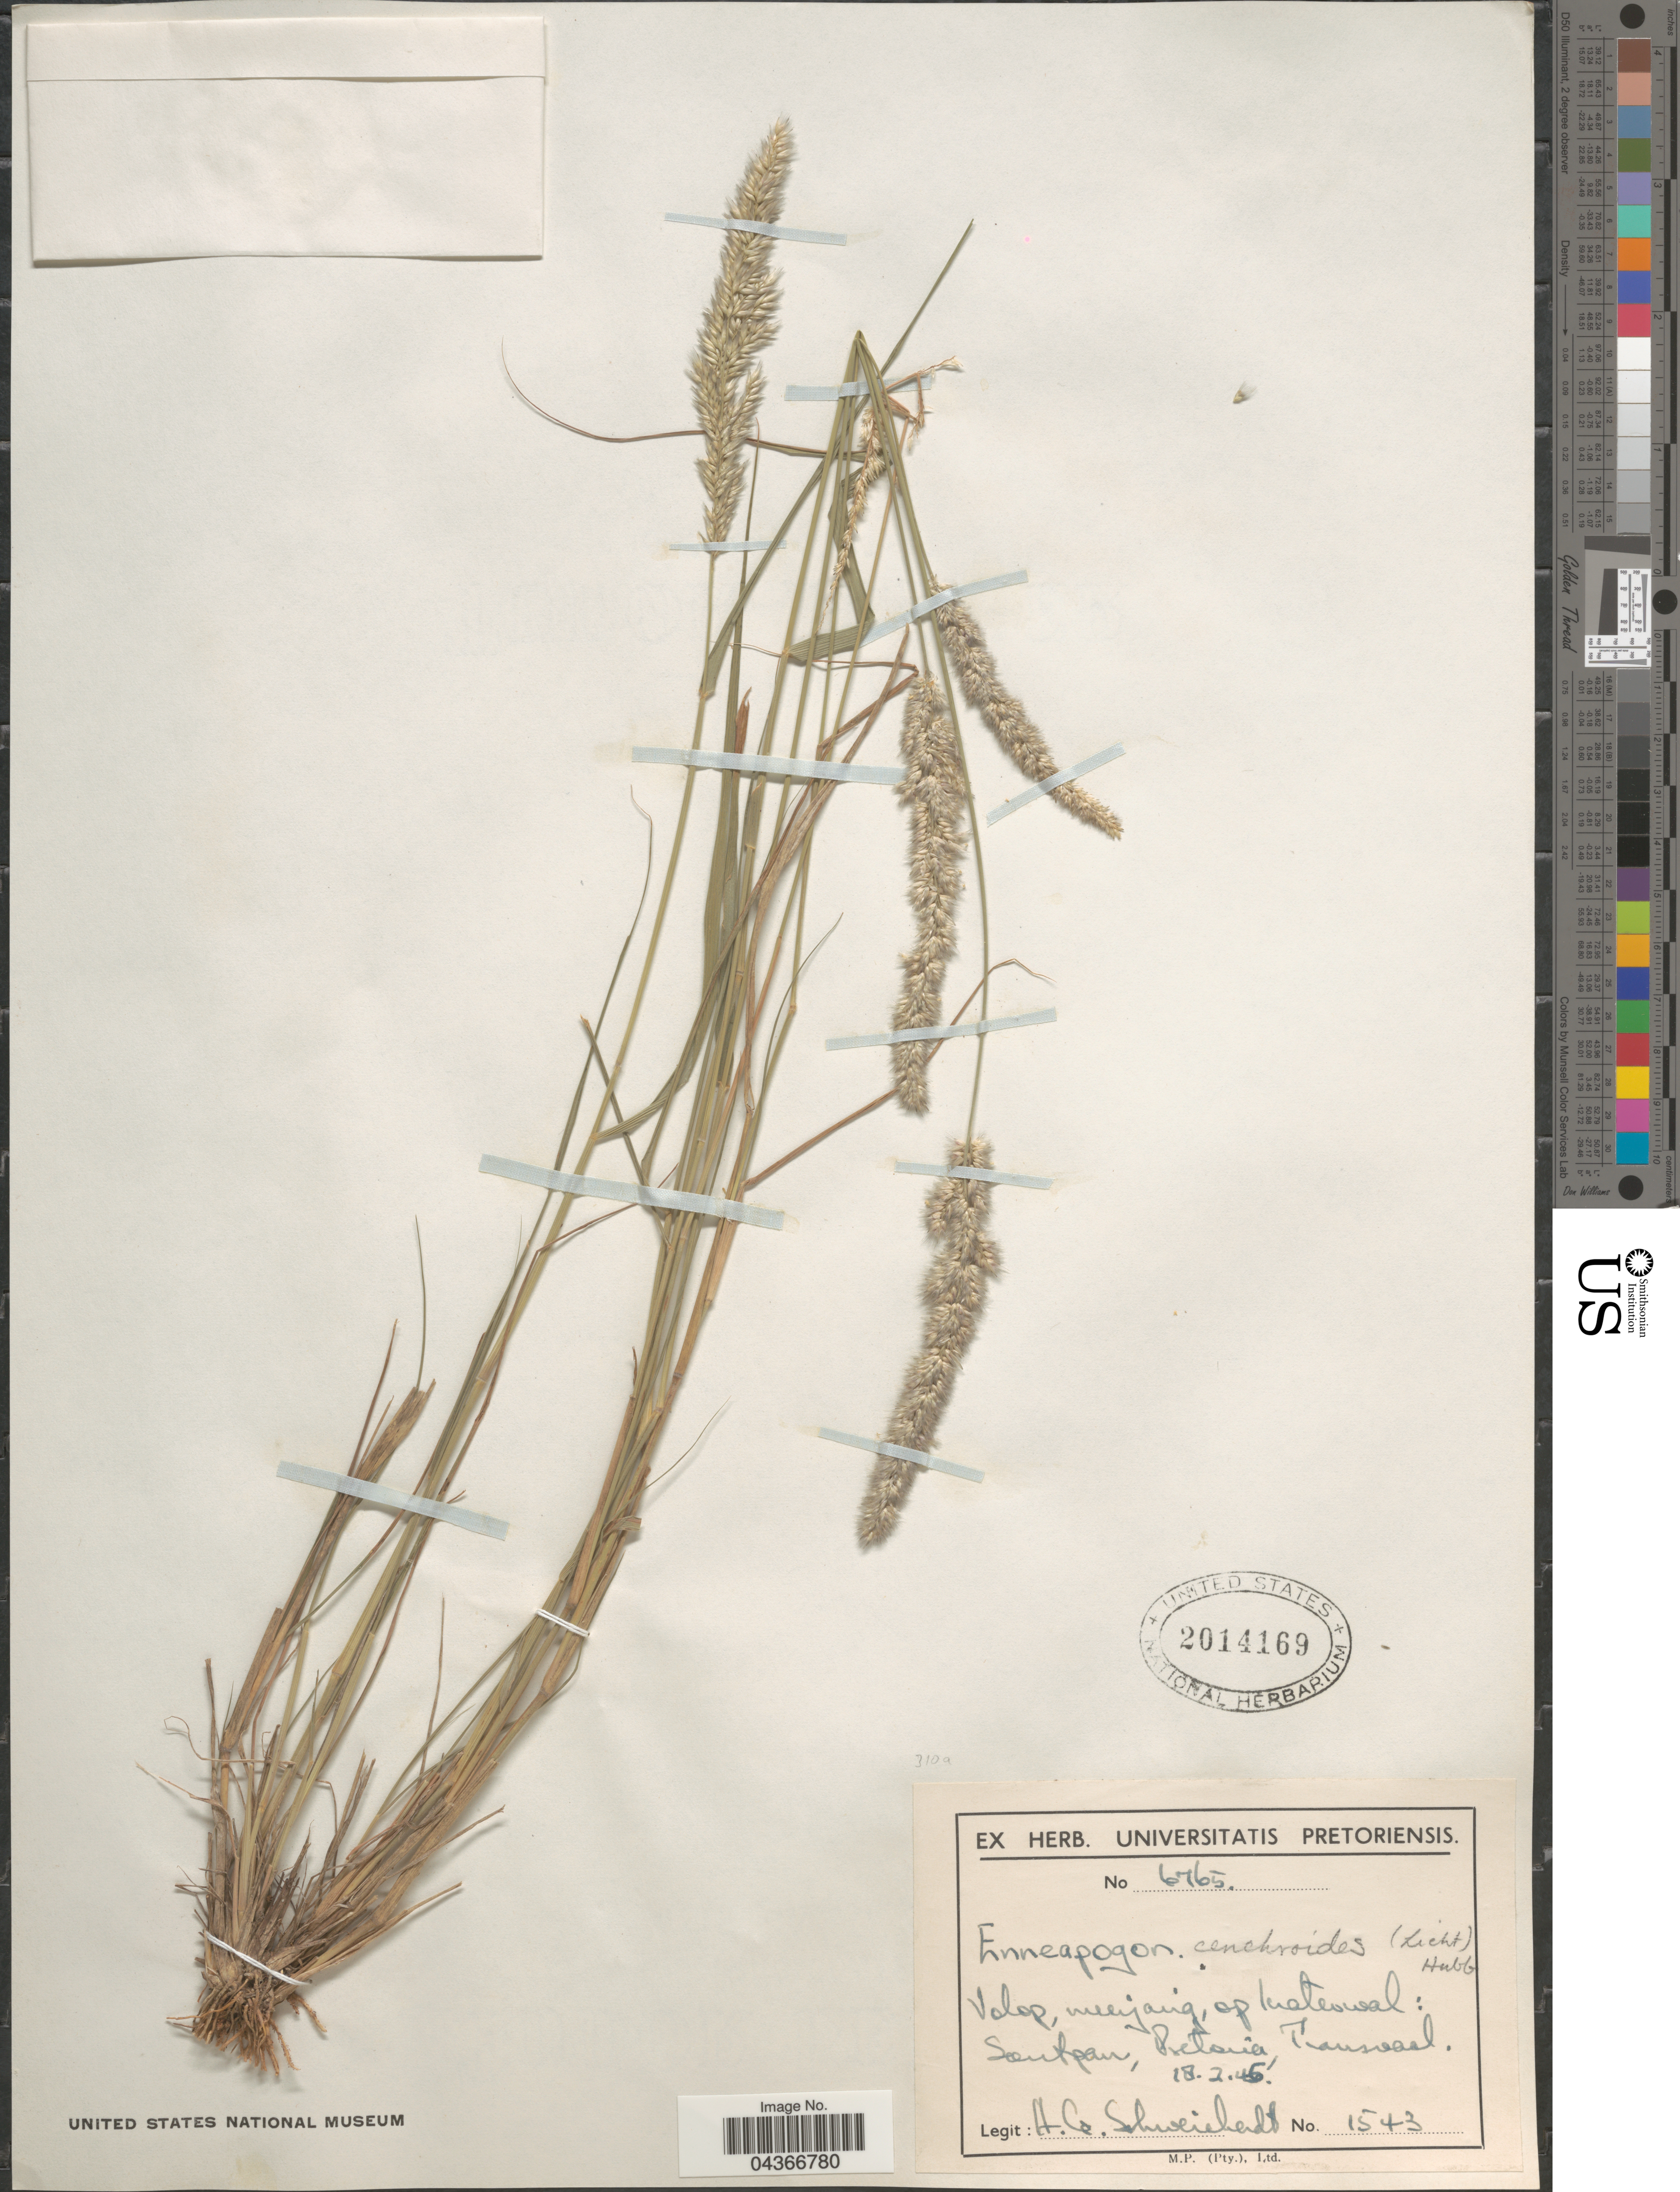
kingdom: Plantae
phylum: Tracheophyta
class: Liliopsida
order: Poales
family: Poaceae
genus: Enneapogon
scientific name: Enneapogon cenchroides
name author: (Licht. ex Roem. & Schult.) C.E. Hubb.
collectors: H. Schweickerdt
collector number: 1543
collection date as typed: Transcribed d/m/y: 18/2/45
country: South Africa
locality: Soutpan, Pretoria, Transvaal.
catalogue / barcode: US 2014169